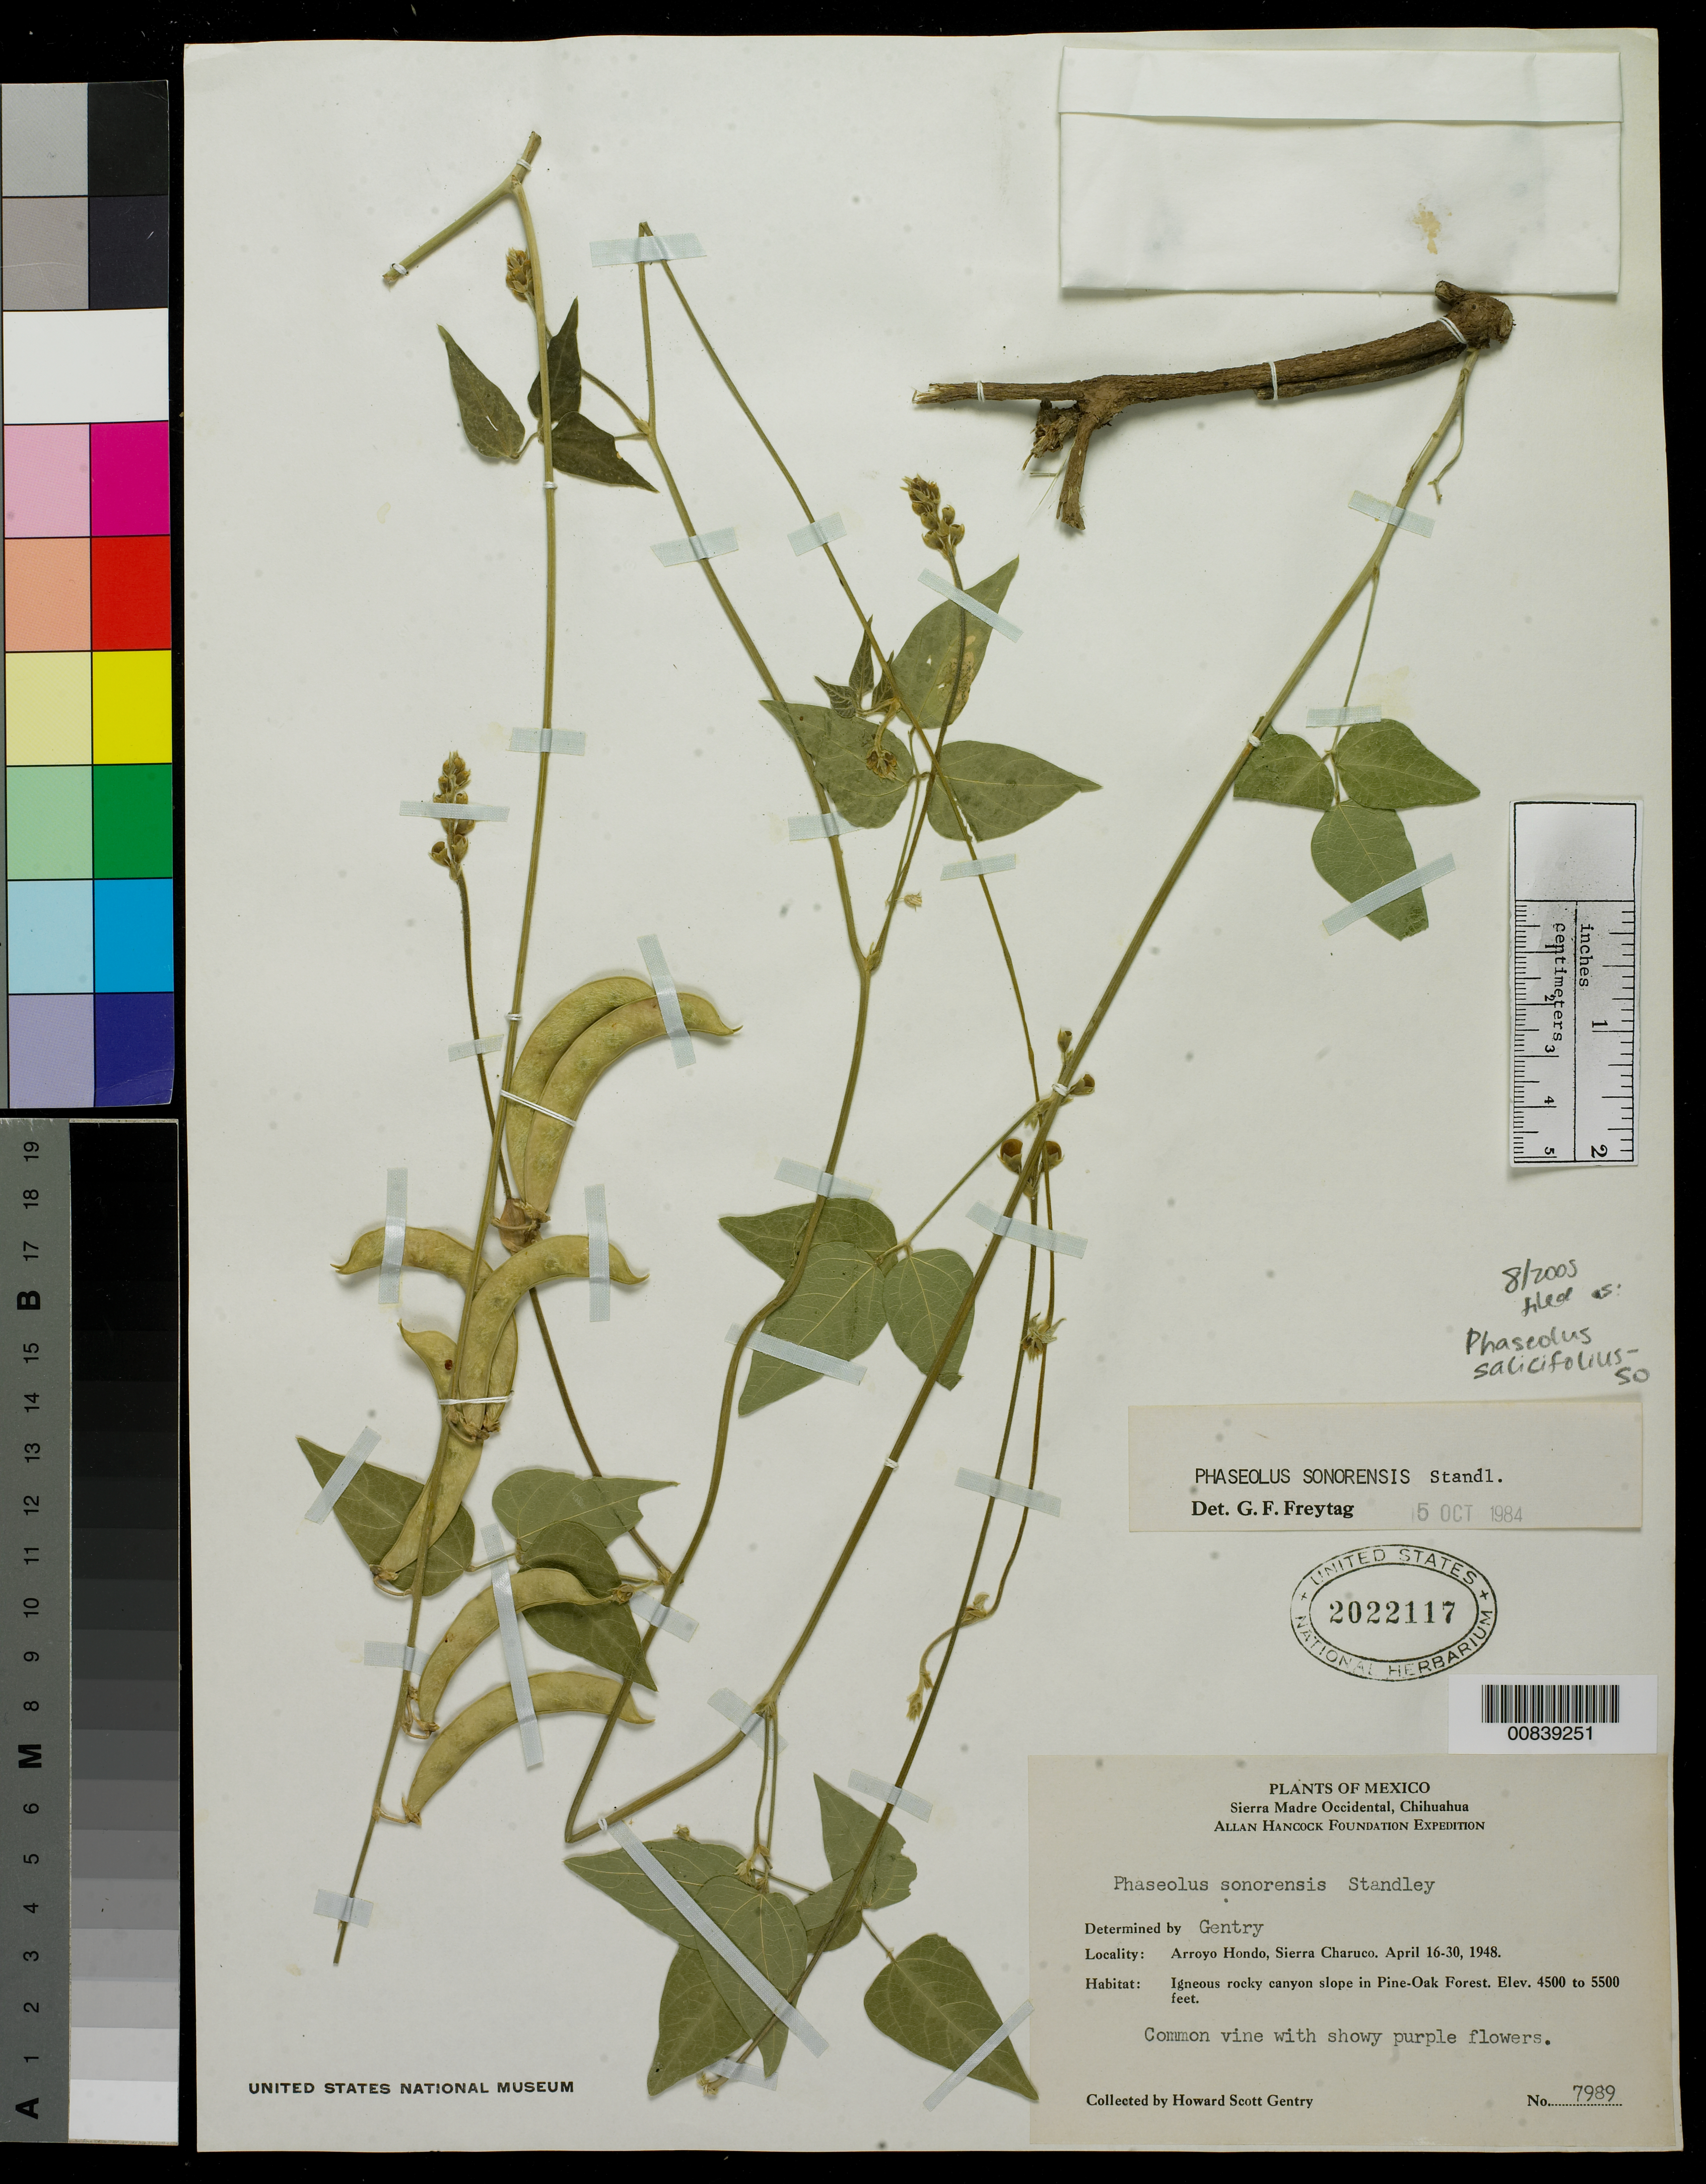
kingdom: Plantae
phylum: Tracheophyta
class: Magnoliopsida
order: Fabales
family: Fabaceae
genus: Phaseolus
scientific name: Phaseolus salicifolius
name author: Piper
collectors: H. S. Gentry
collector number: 7989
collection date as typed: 16 Apr 1948 to 30 Apr 1948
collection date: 1948-04-16/1948-04-30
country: Mexico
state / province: Chihuahua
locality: Arroyo Hondo, Sierra Charuco. Sierra Madre Occidental, Chihuahua.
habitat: Igneous rocky canyon slope in Pine-Oak Forest.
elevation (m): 1372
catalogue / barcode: US 2022117